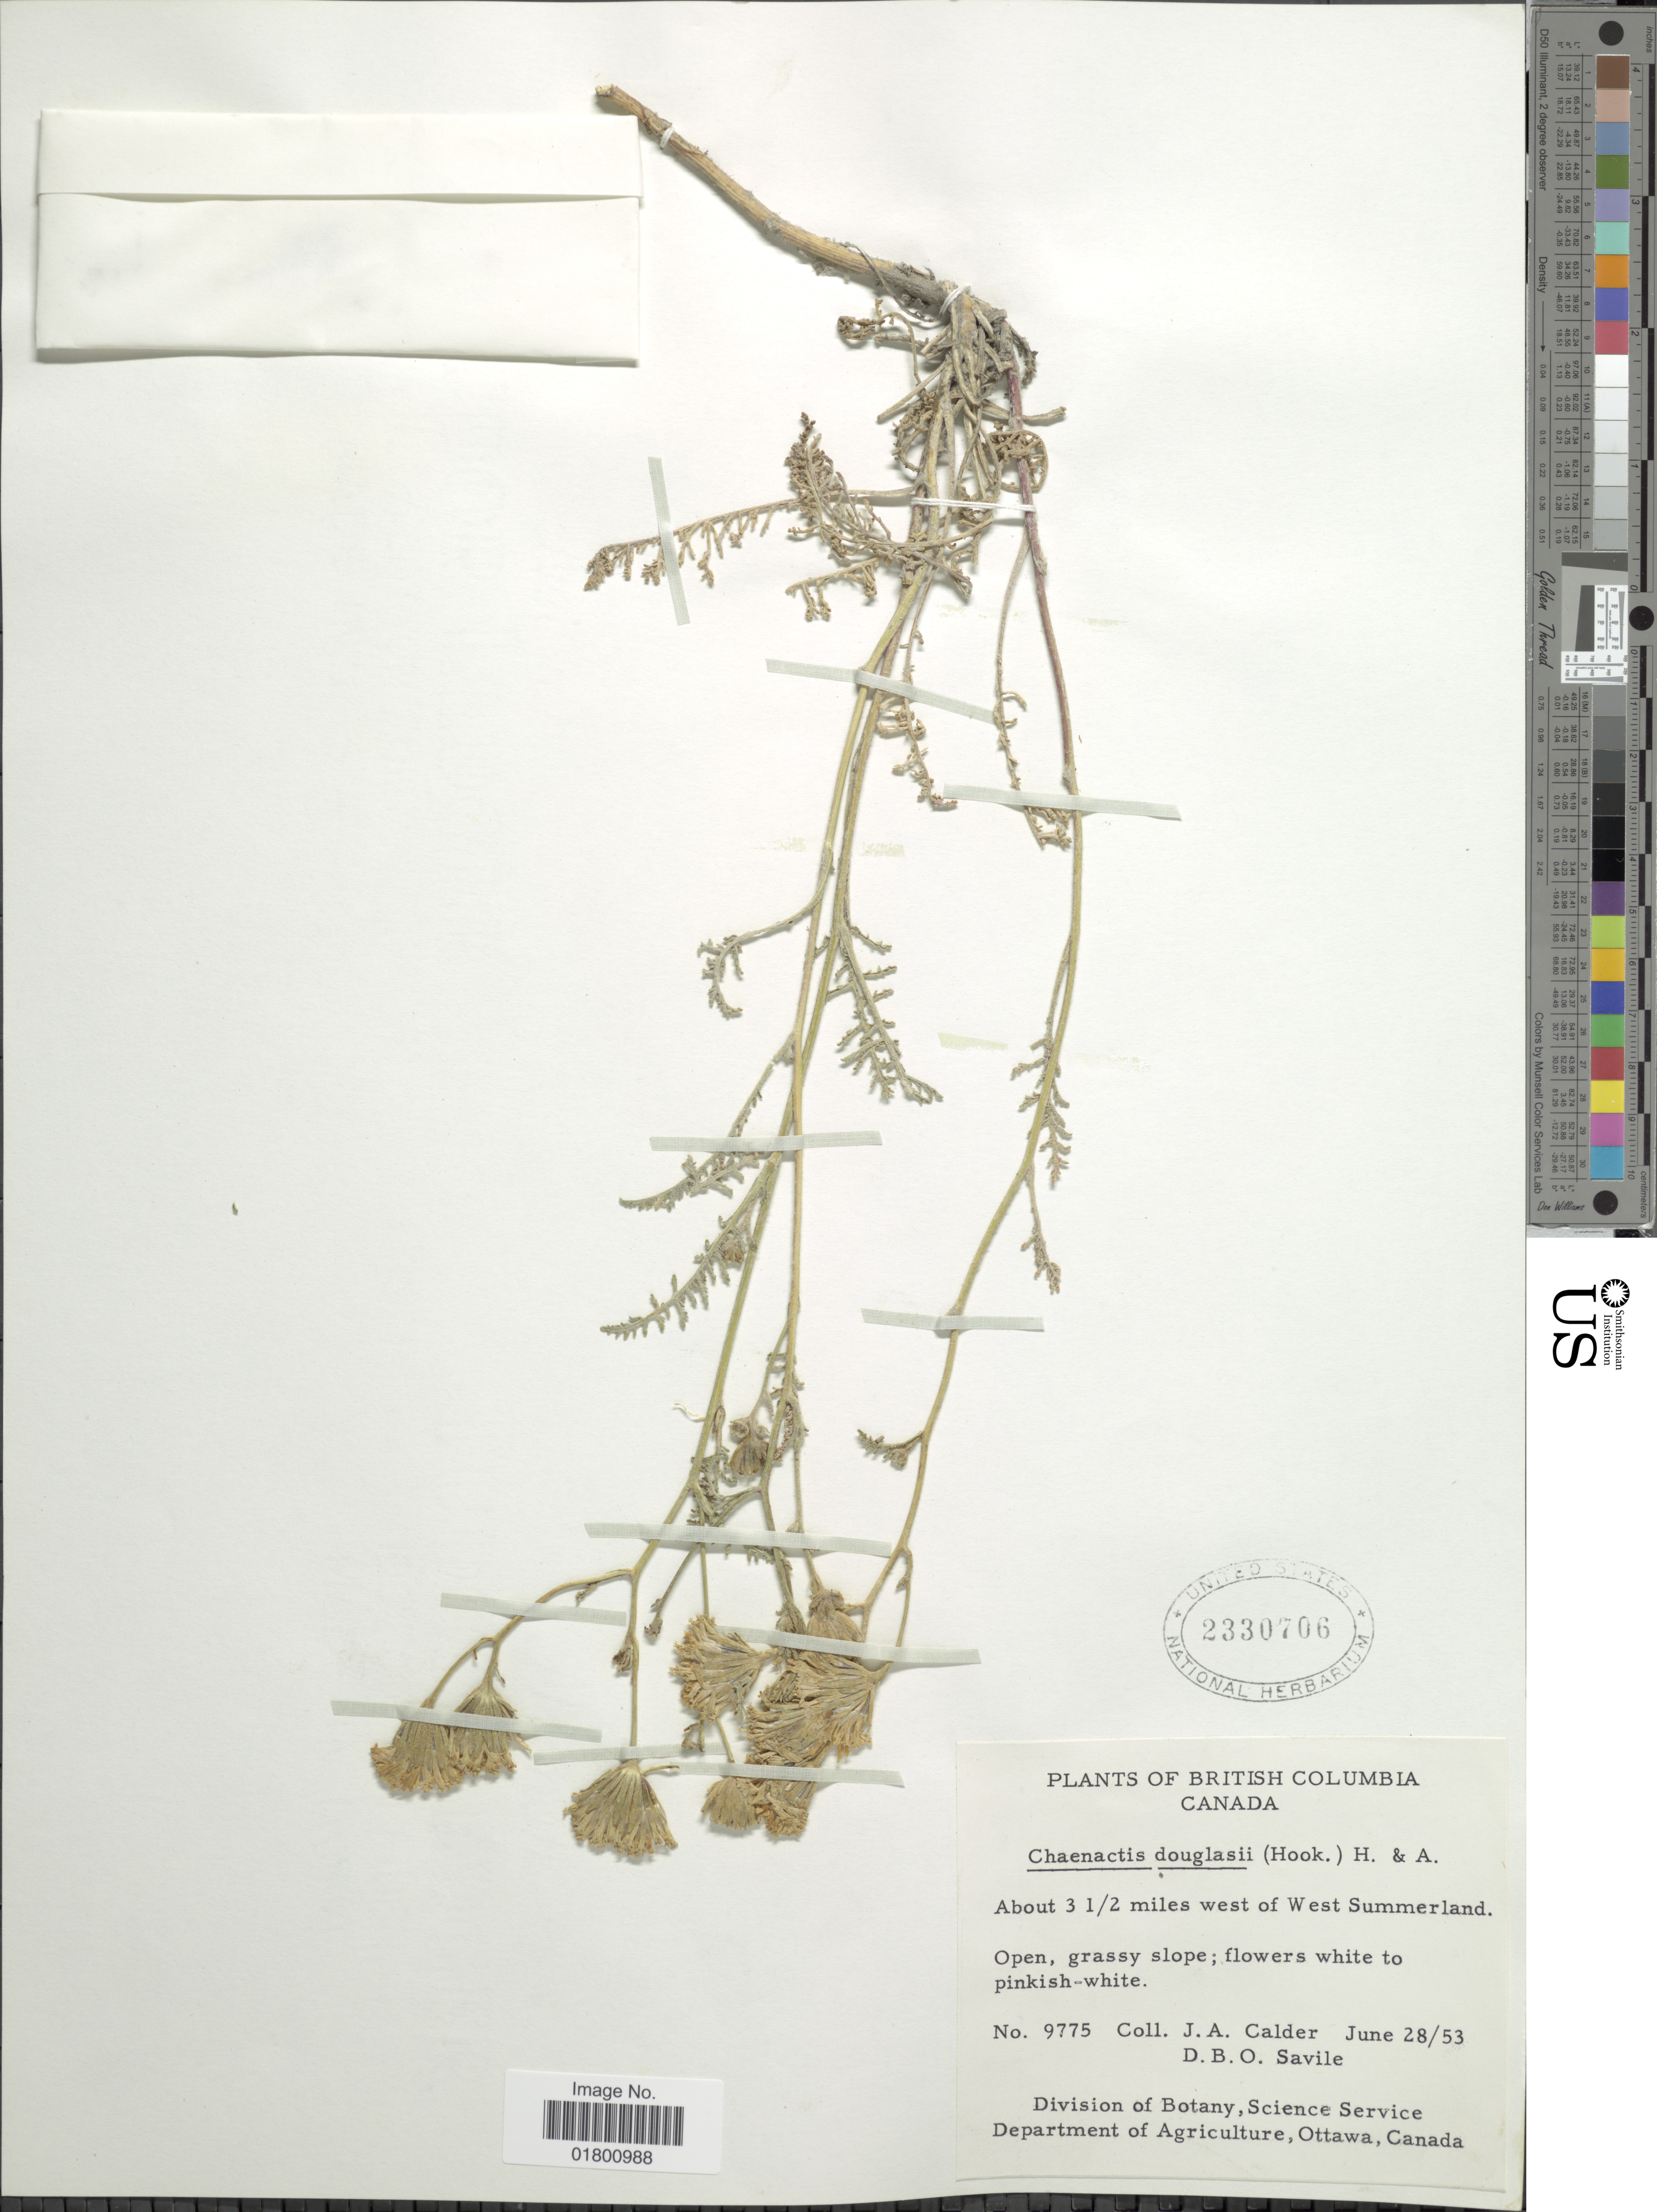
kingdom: Plantae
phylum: Tracheophyta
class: Magnoliopsida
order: Asterales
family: Asteraceae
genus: Chaenactis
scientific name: Chaenactis douglasii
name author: Hook. & Arn.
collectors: J. A. Calder & D. Savile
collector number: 9775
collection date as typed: Transcribed d/m/y: 28/6/53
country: Canada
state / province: British Columbia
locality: About 3½ miles west of West Summerland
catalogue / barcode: US 2330706